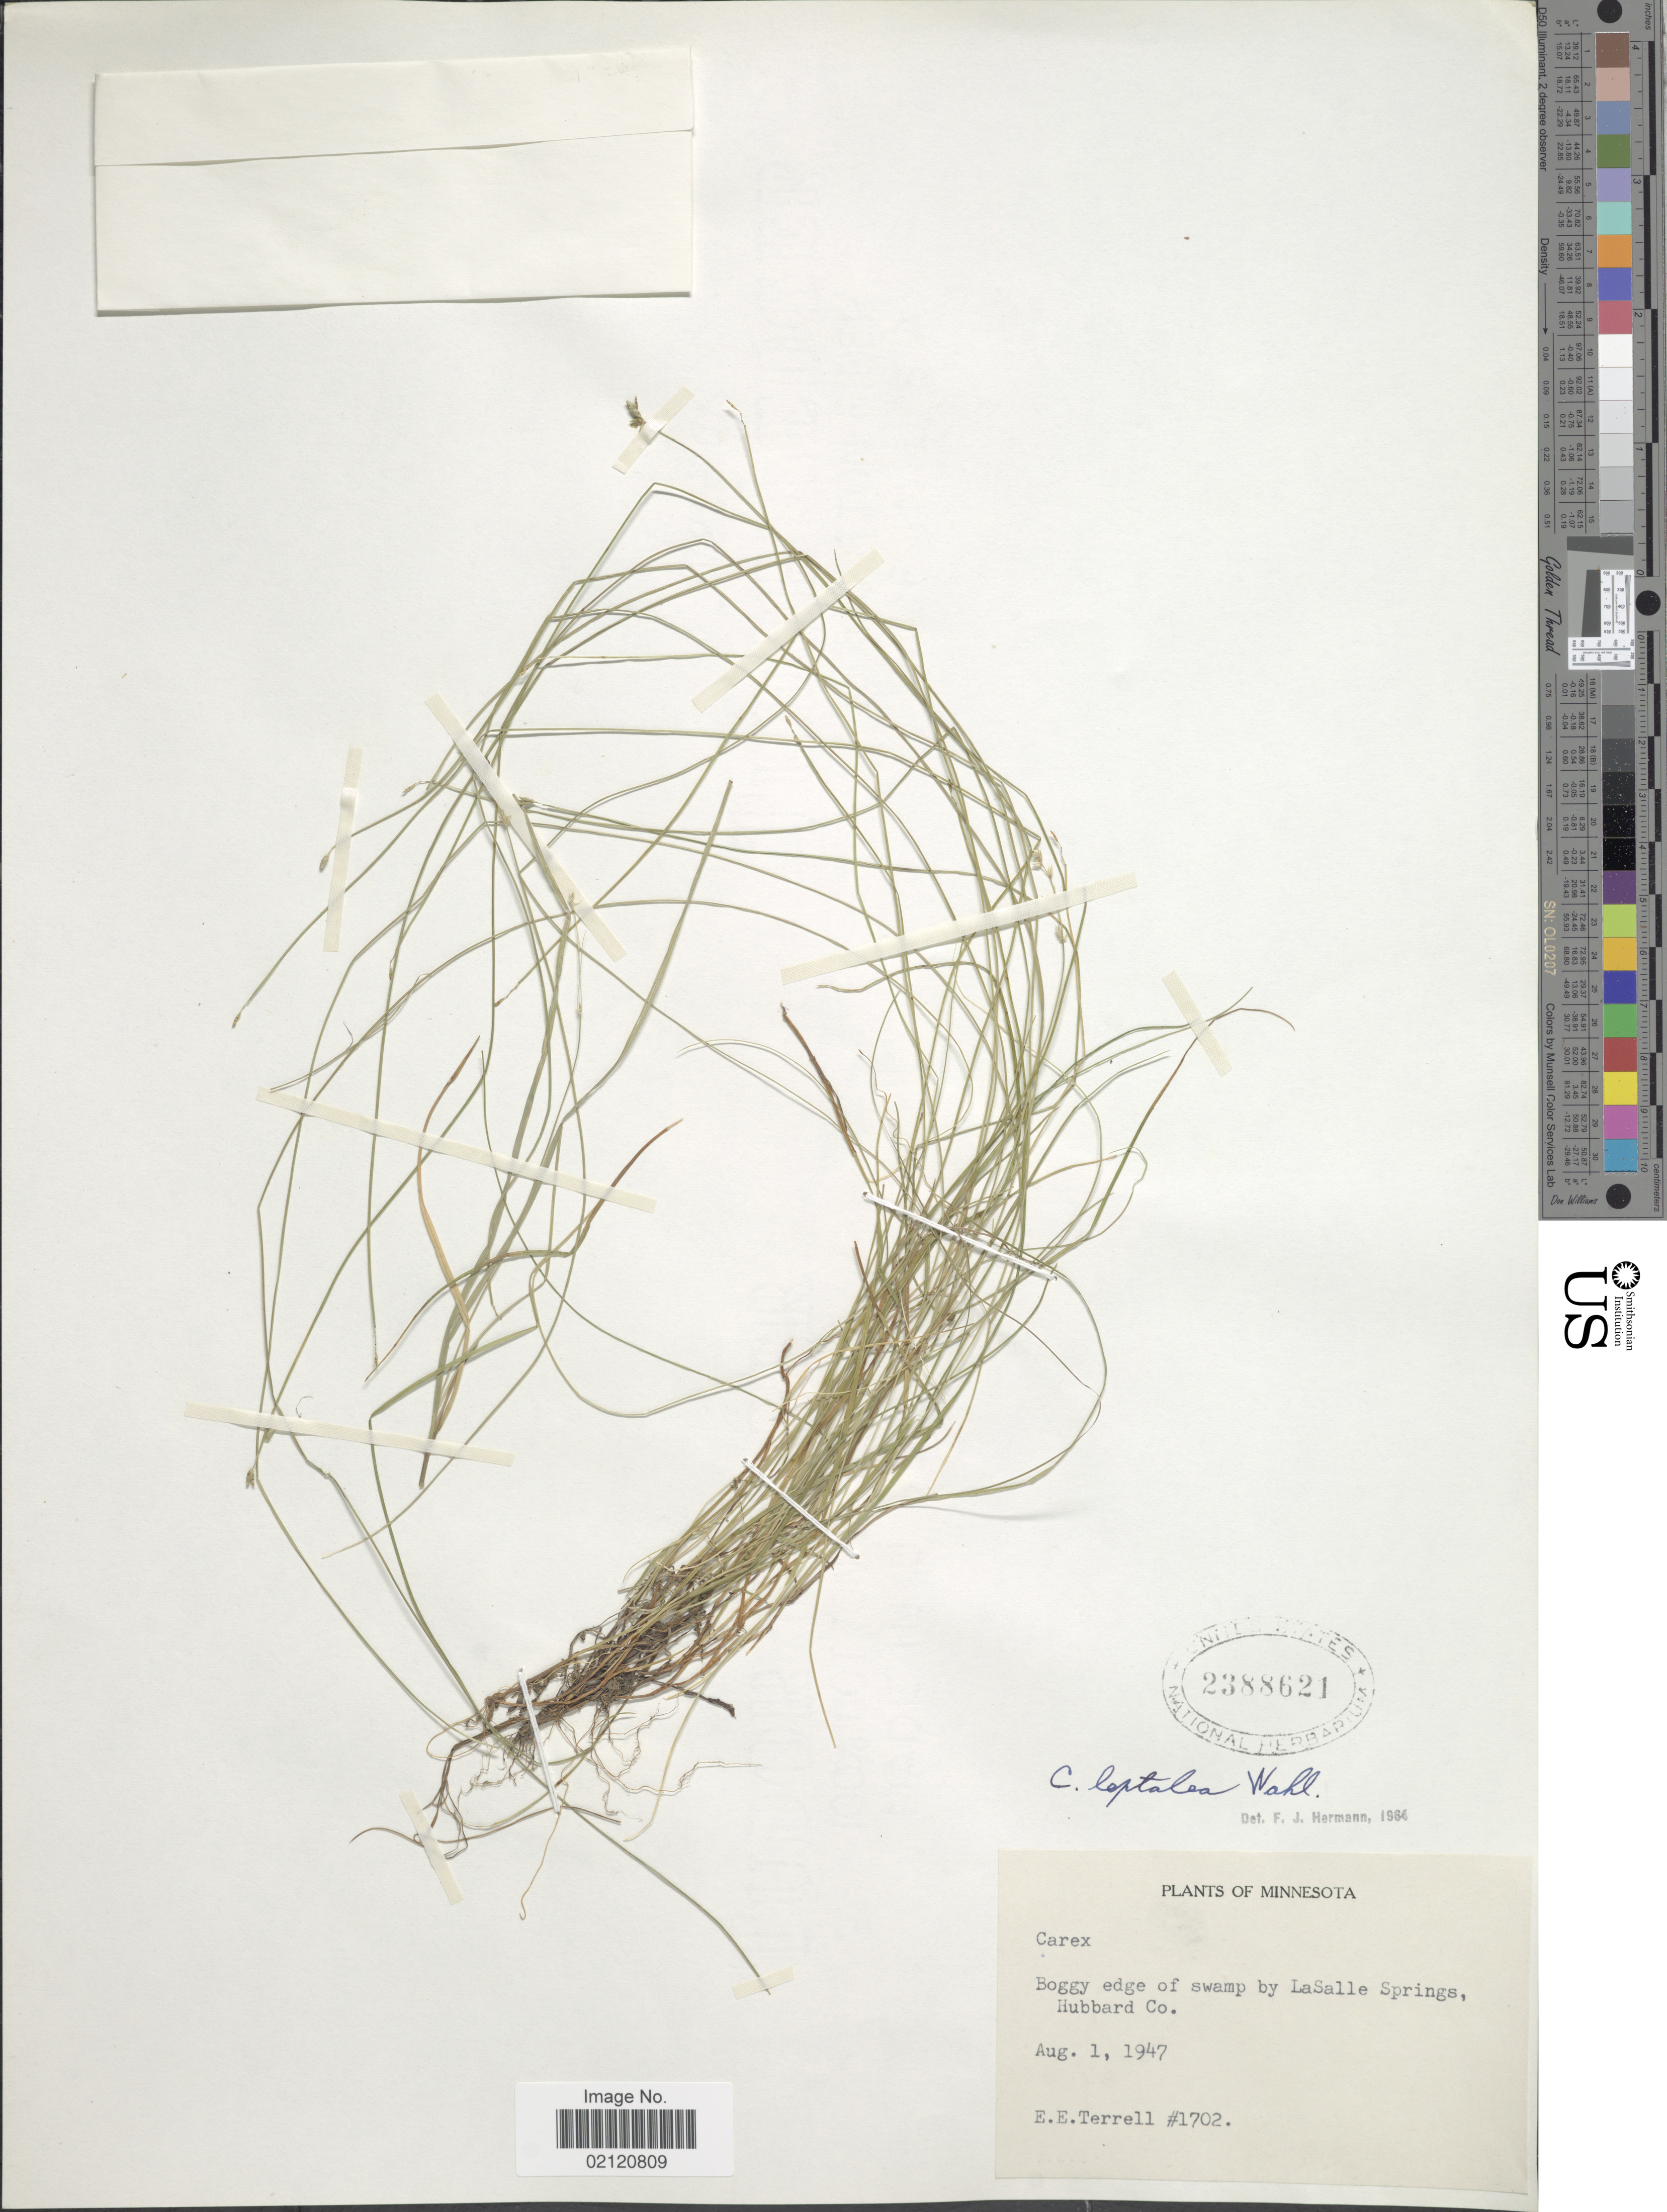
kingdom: Plantae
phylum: Tracheophyta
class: Liliopsida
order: Poales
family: Cyperaceae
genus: Carex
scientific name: Carex leptalea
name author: Wahlenb.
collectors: E. E. Terrell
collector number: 1702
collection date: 1947-08-01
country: United States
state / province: Minnesota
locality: Boggy edge of swamp by LaSalle Springs, Hubbard Co.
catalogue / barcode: US 2388621